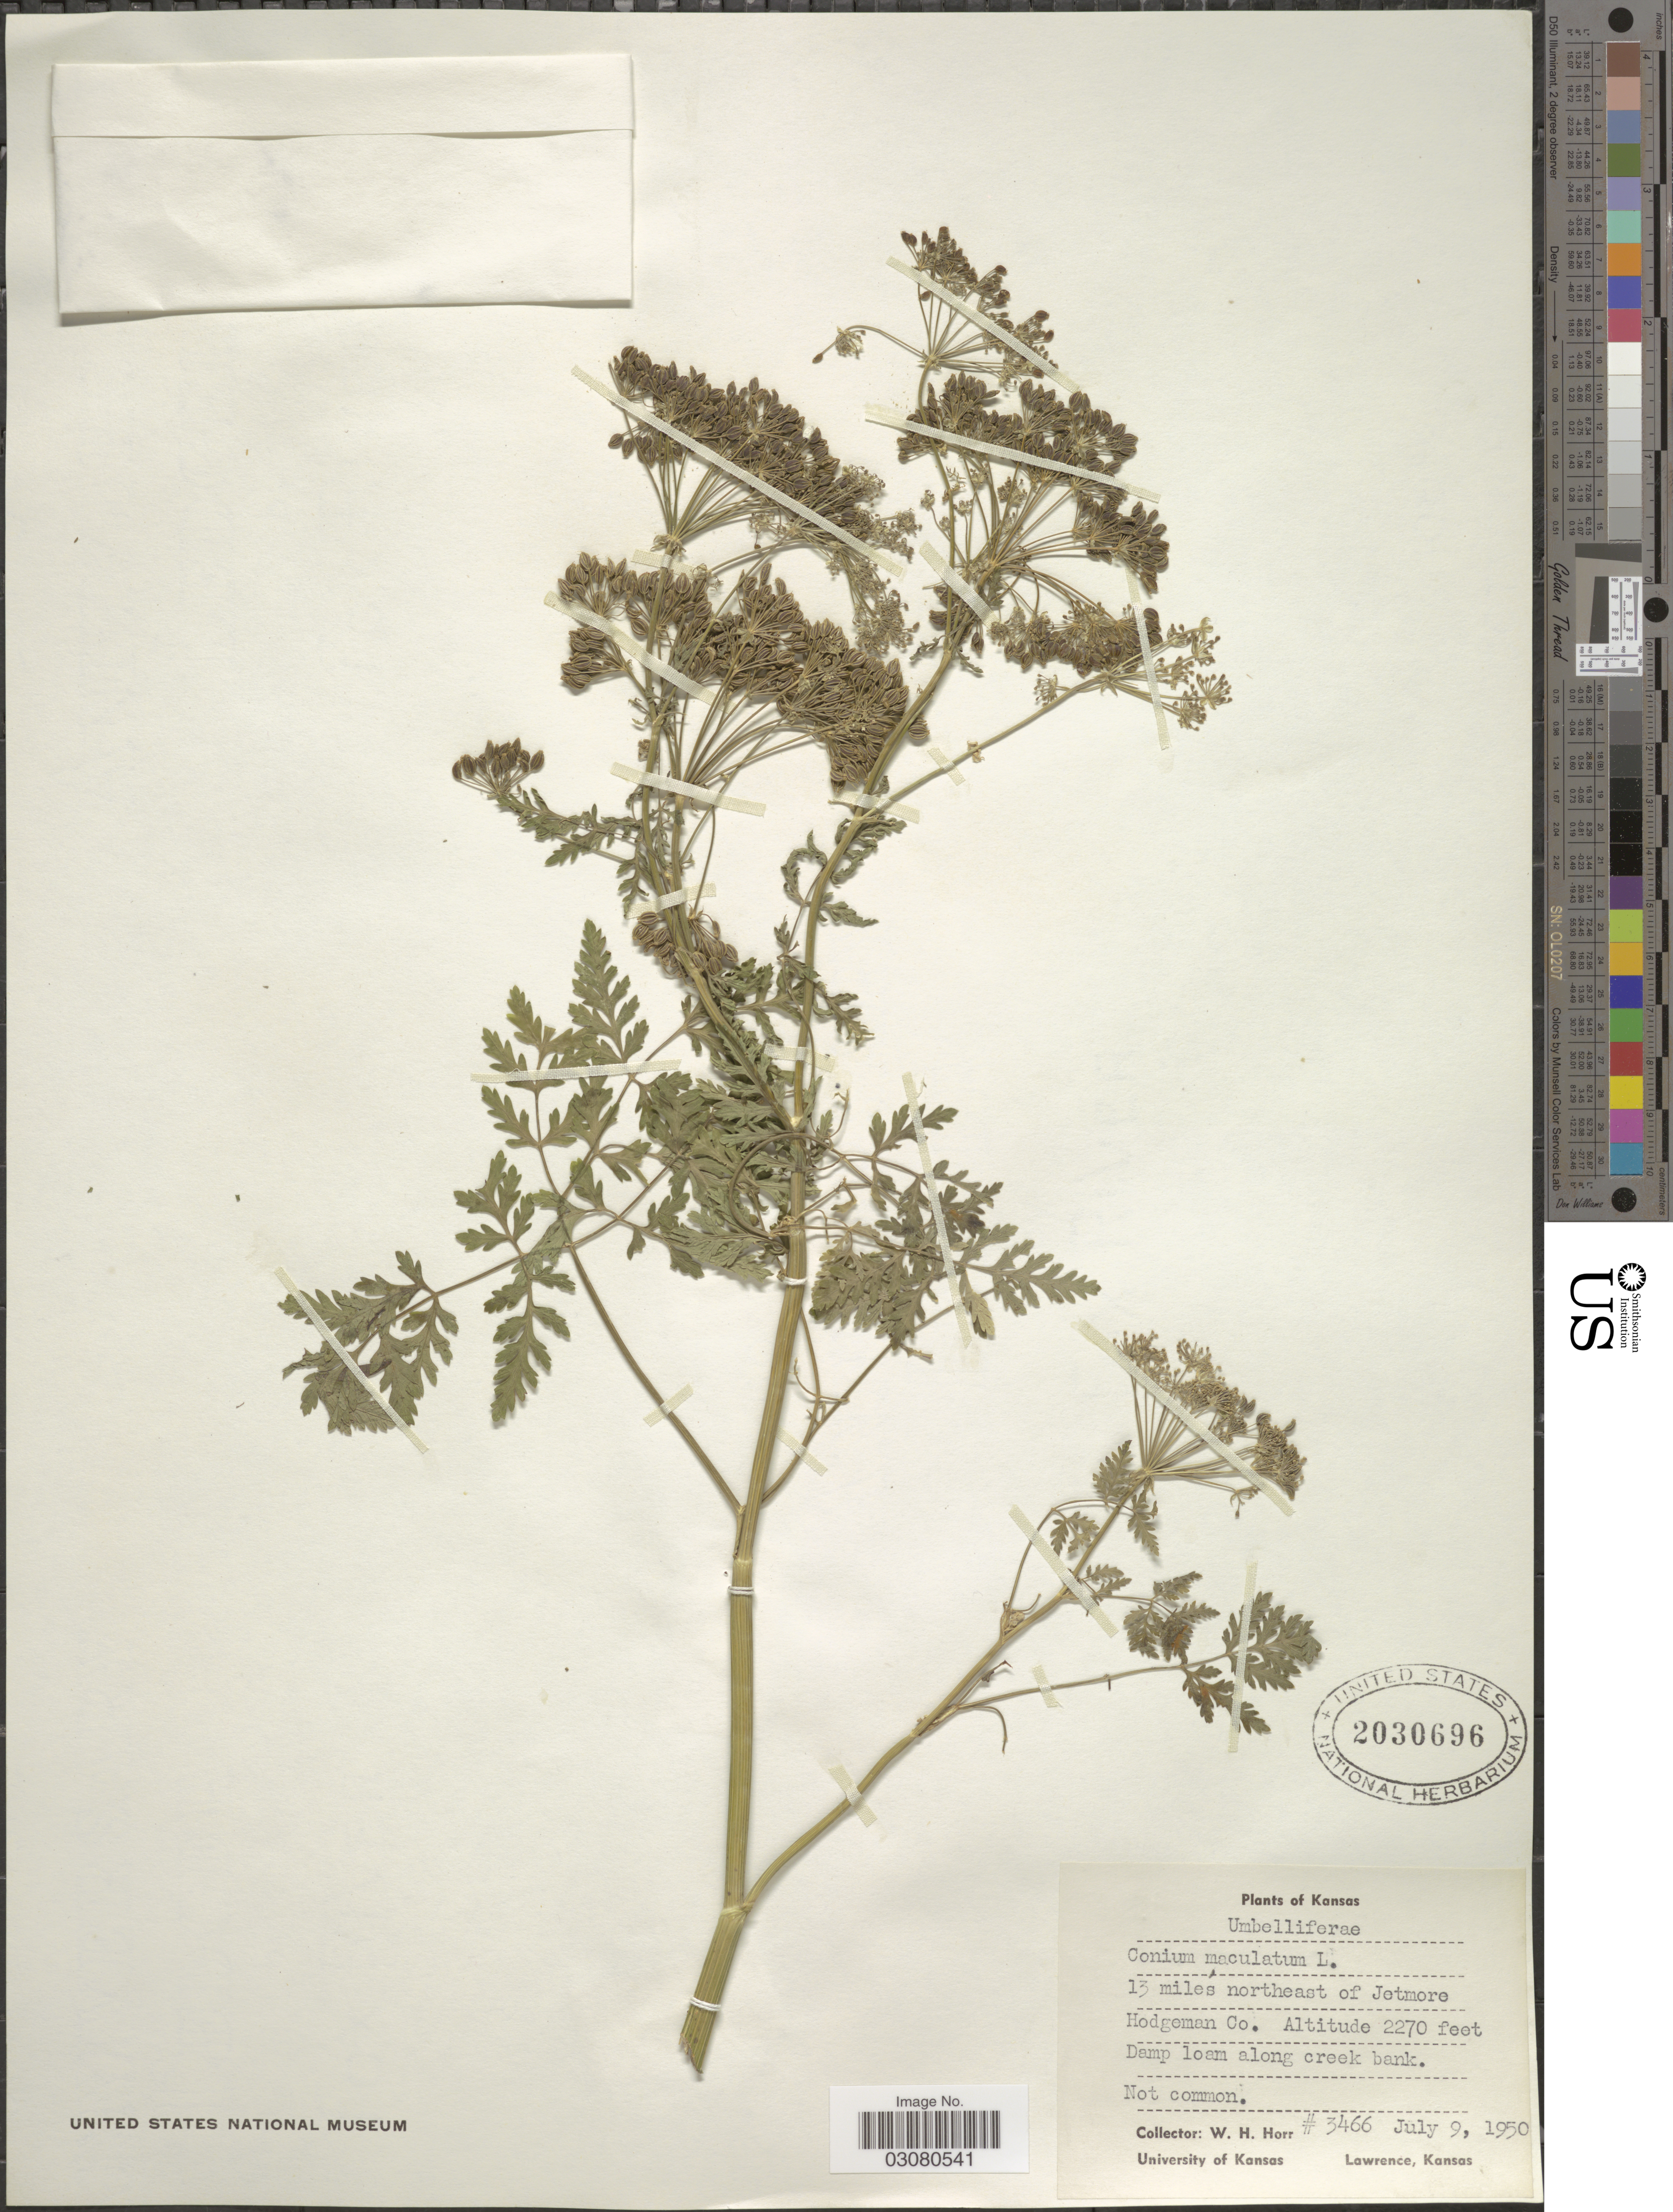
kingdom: Plantae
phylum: Tracheophyta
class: Magnoliopsida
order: Apiales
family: Apiaceae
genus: Conium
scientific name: Conium maculatum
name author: L.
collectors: W. H. Horr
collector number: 3466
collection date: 1950-07-09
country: United States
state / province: Kansas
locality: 13 miles northeast of Jetmore Hodgeman Co. Damp loam along creek bank.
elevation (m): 692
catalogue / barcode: US 2030696